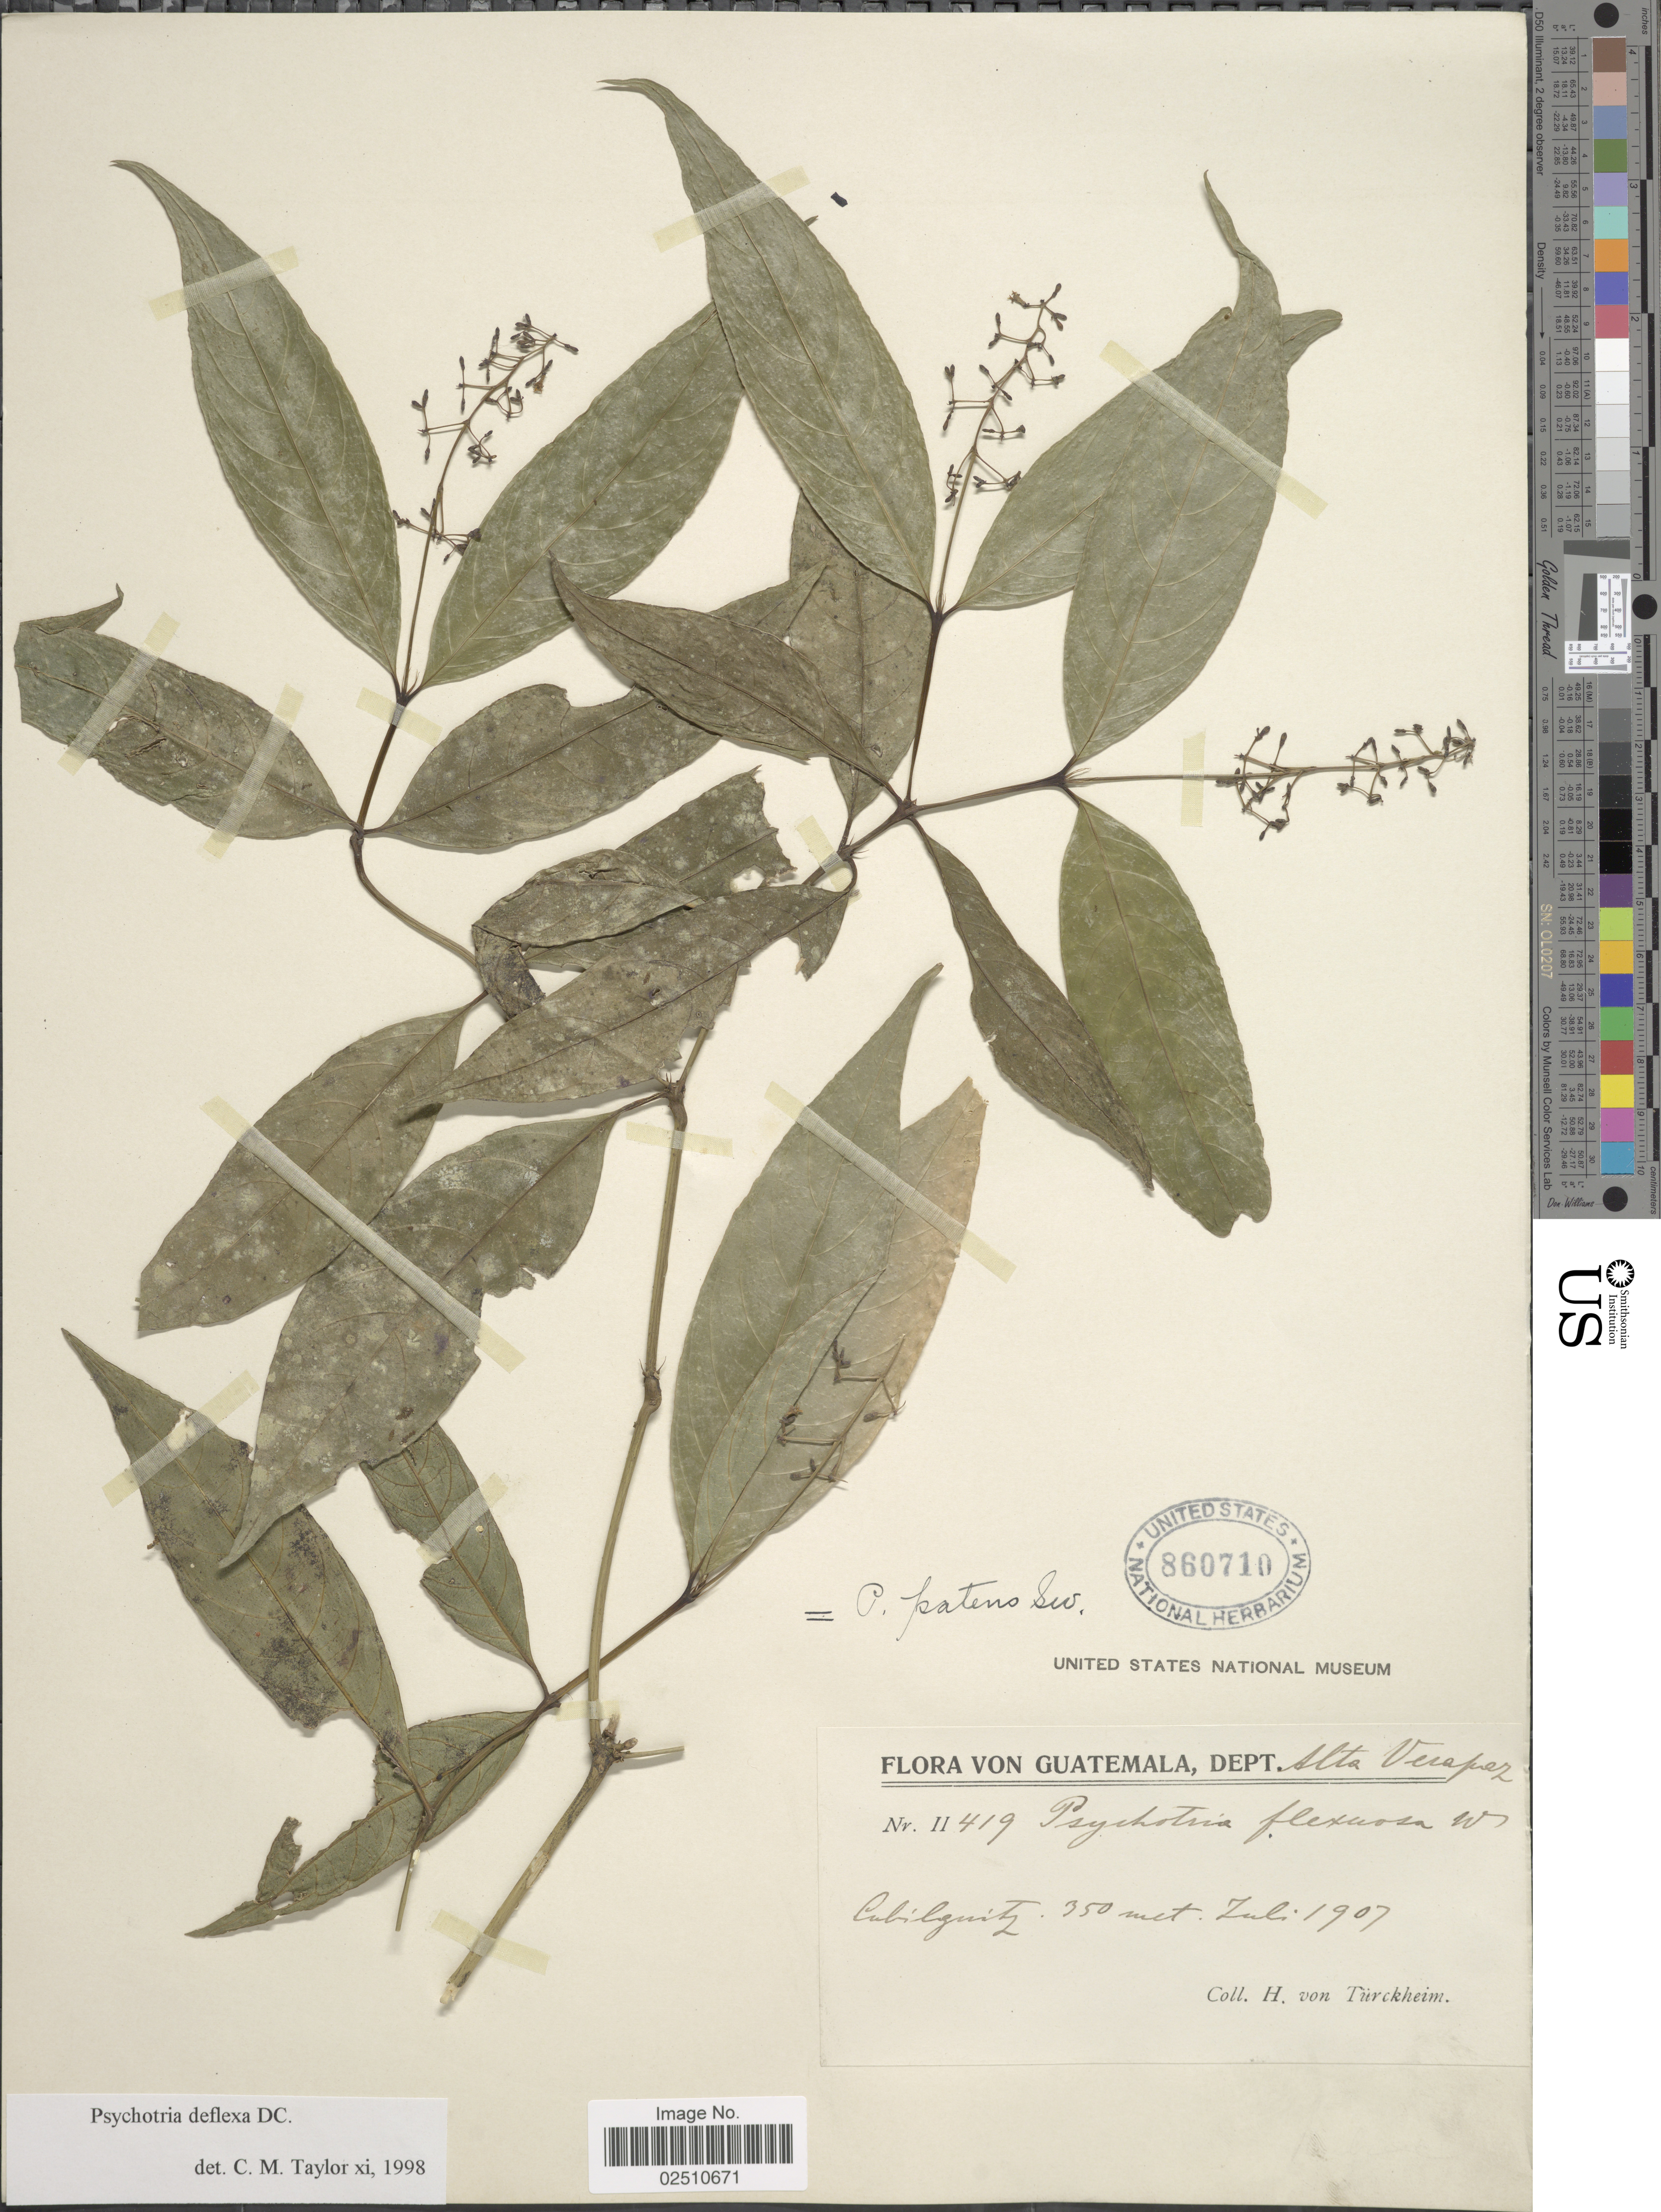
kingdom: Plantae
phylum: Tracheophyta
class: Magnoliopsida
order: Gentianales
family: Rubiaceae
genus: Psychotria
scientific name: Psychotria deflexa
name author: DC.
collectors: H. von Türckheim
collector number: II 419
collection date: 1907-07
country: Guatemala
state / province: Alta Verapaz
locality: Cubilguitz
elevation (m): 350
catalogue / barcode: US 860710